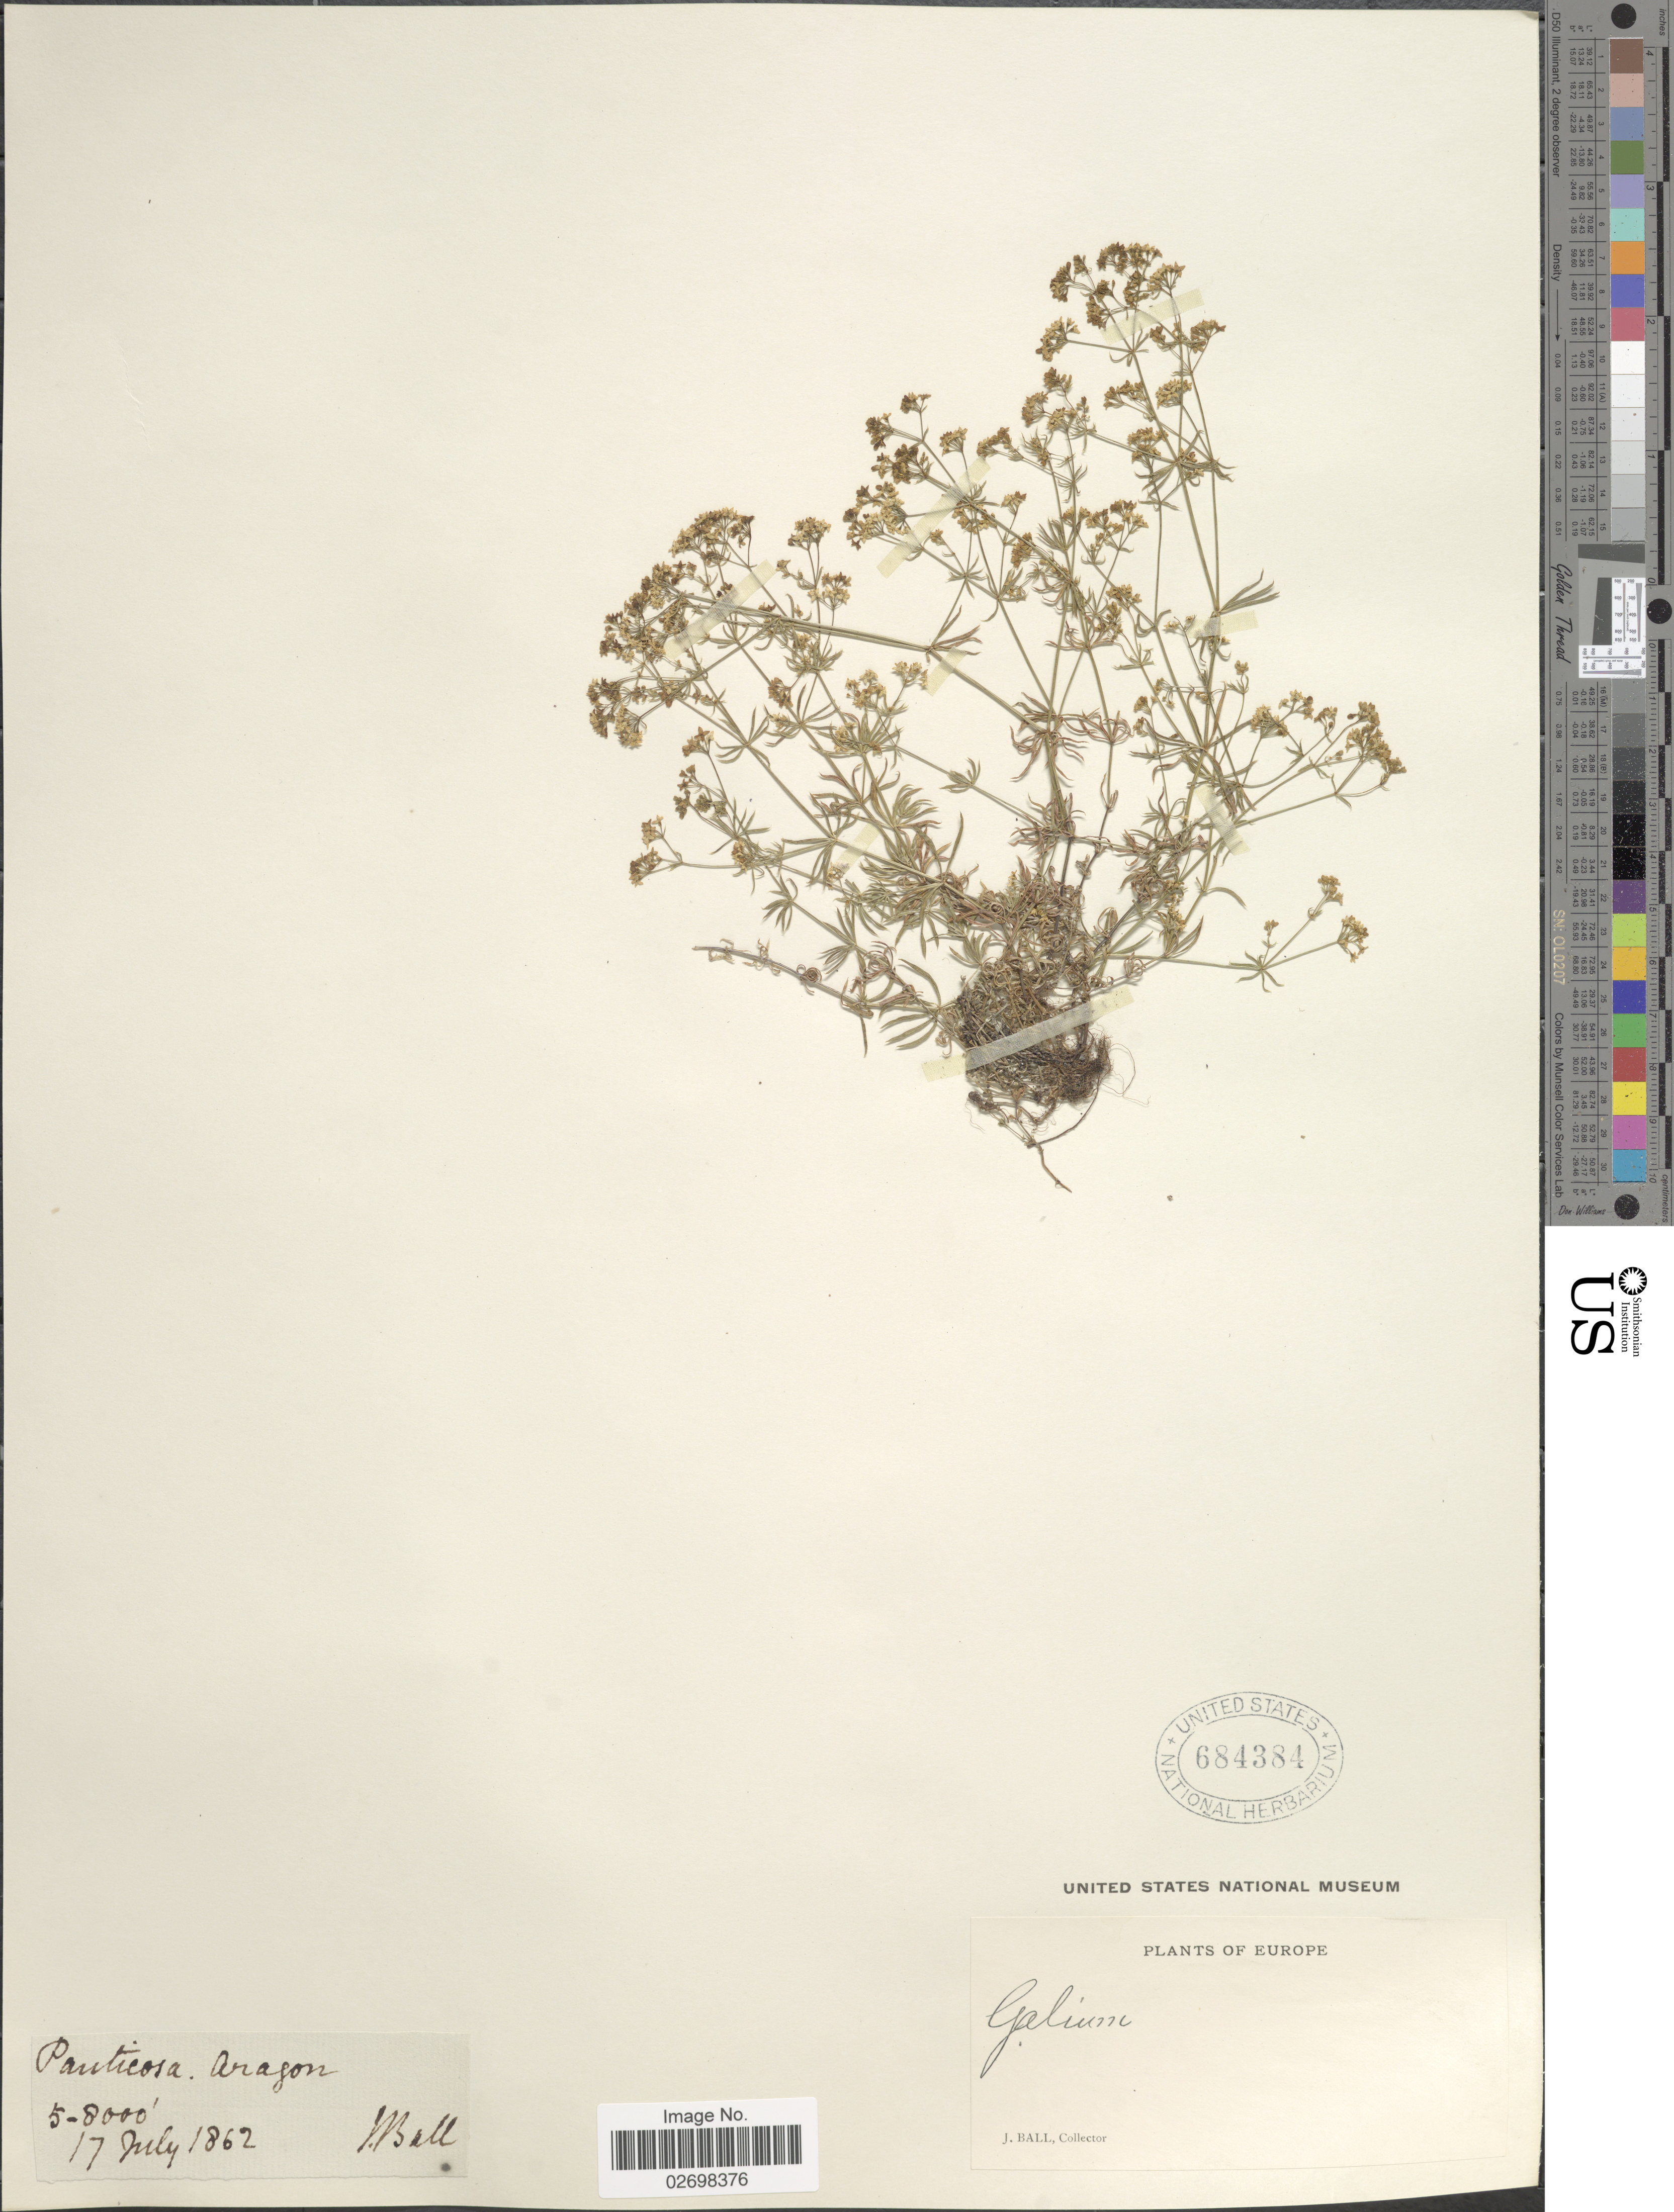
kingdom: Plantae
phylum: Tracheophyta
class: Magnoliopsida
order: Gentianales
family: Rubiaceae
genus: Galium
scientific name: Galium sp.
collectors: J. Ball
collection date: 1862-07-17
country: Spain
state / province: Aragón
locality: Panticosa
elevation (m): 1524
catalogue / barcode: US 684384